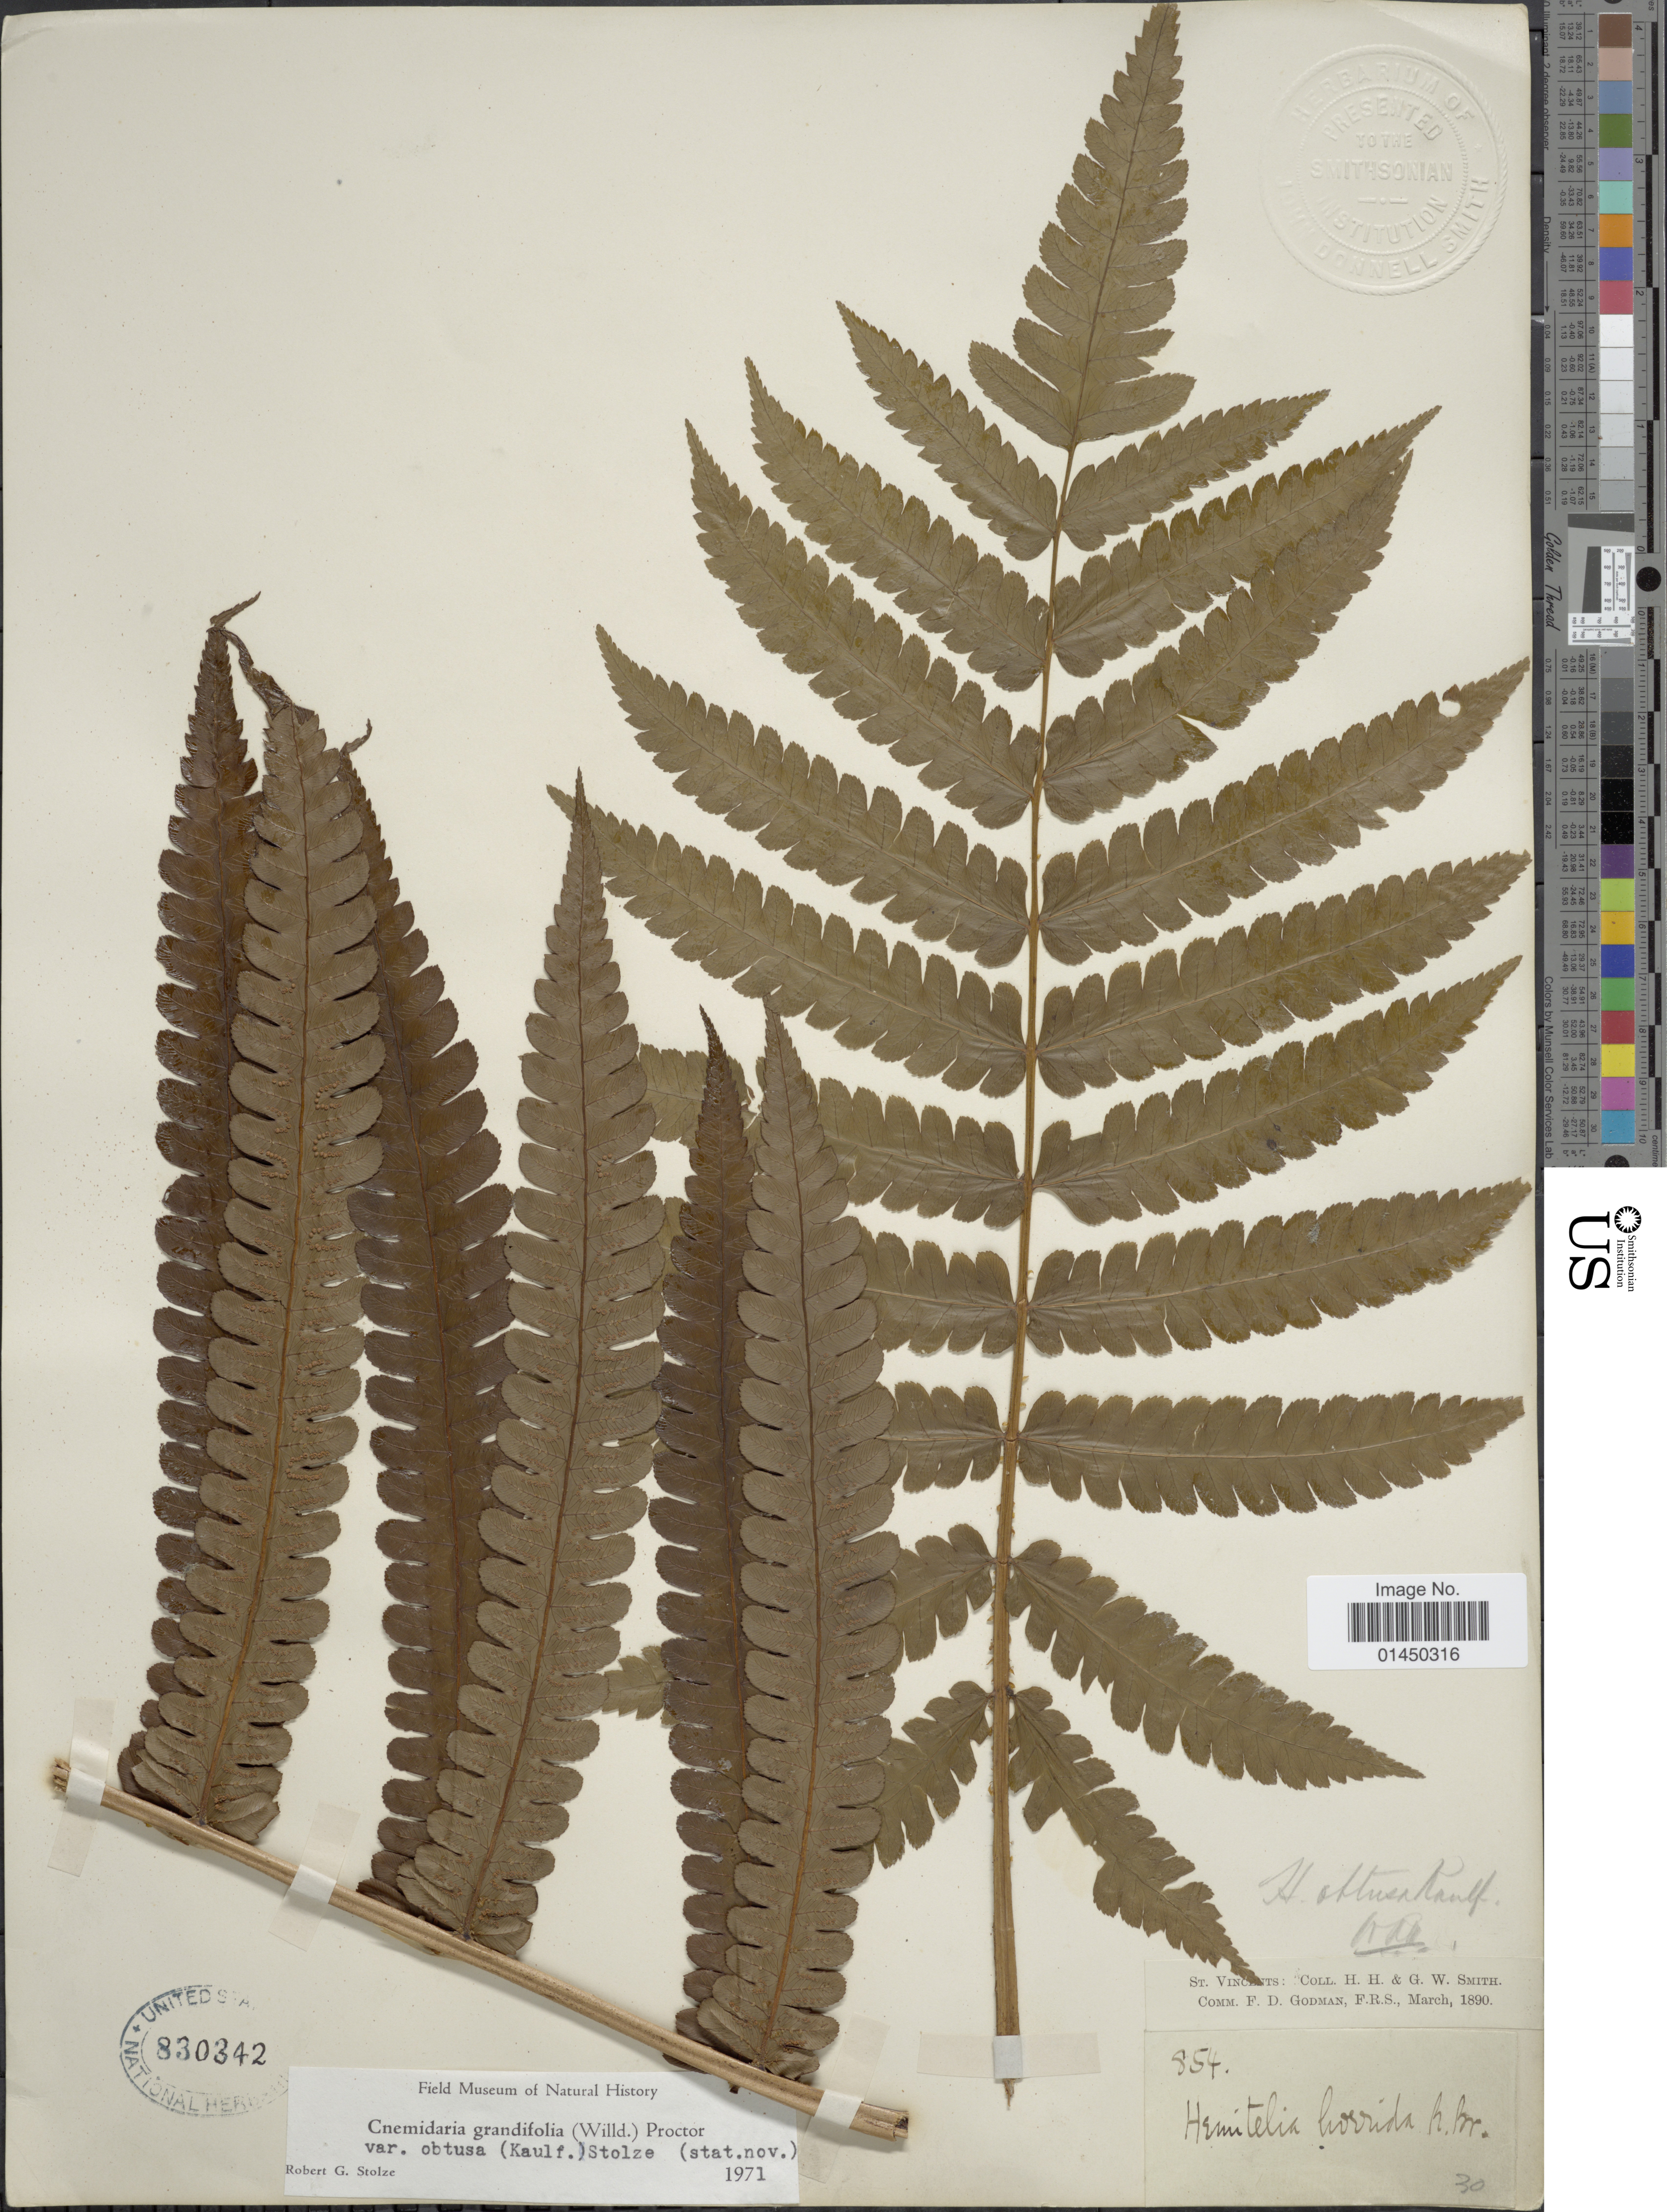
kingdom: Plantae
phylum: Tracheophyta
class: Polypodiopsida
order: Cyatheales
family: Cyatheaceae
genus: Cyathea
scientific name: Cyathea grandifolia var. obtusa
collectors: H. H. Smith & G. Smith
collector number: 854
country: St. Vincent - Grenadines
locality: St. Vincents.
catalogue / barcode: US 830342